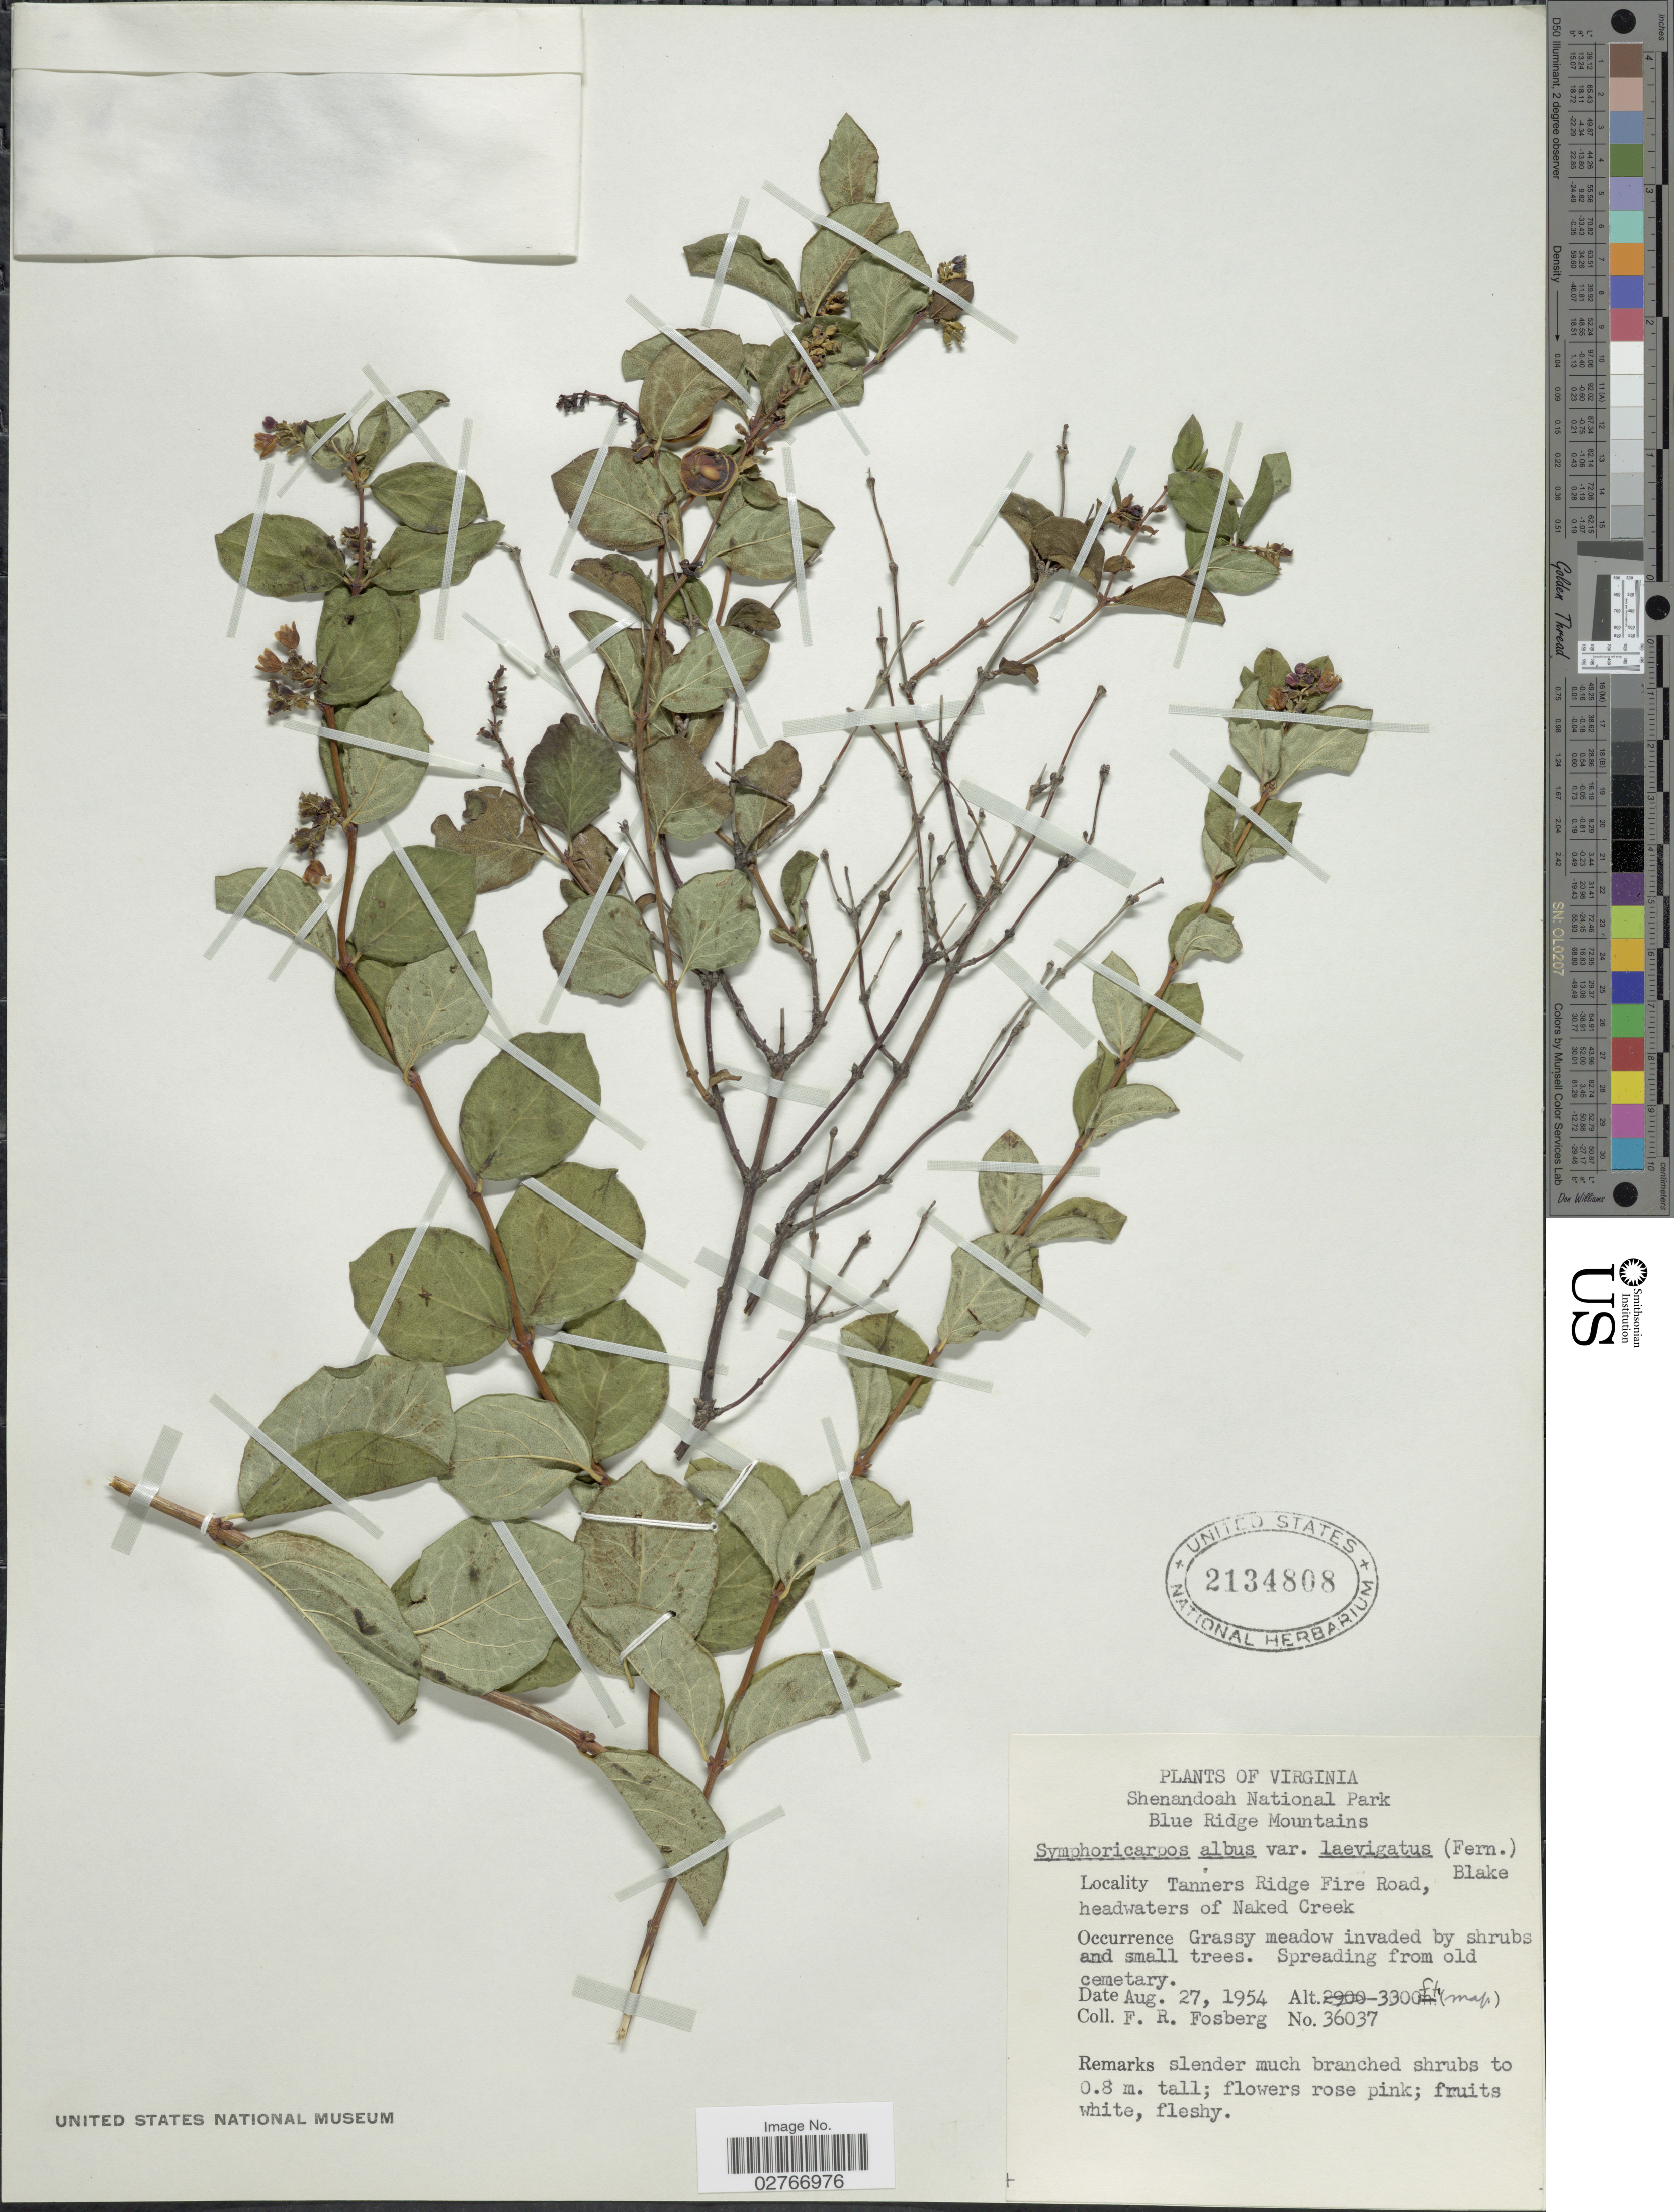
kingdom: Plantae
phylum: Tracheophyta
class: Magnoliopsida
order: Dipsacales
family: Caprifoliaceae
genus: Symphoricarpos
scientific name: Symphoricarpos albus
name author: (L.) S.F. Blake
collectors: F. R. Fosberg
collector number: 36037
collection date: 1954-08-27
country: United States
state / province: Virginia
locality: Shenandoah National Park. Blue Ridge Mountains. Tanners Ridge Fire Road, headwaters of Naked Creek.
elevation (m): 1006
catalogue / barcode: US 2134808